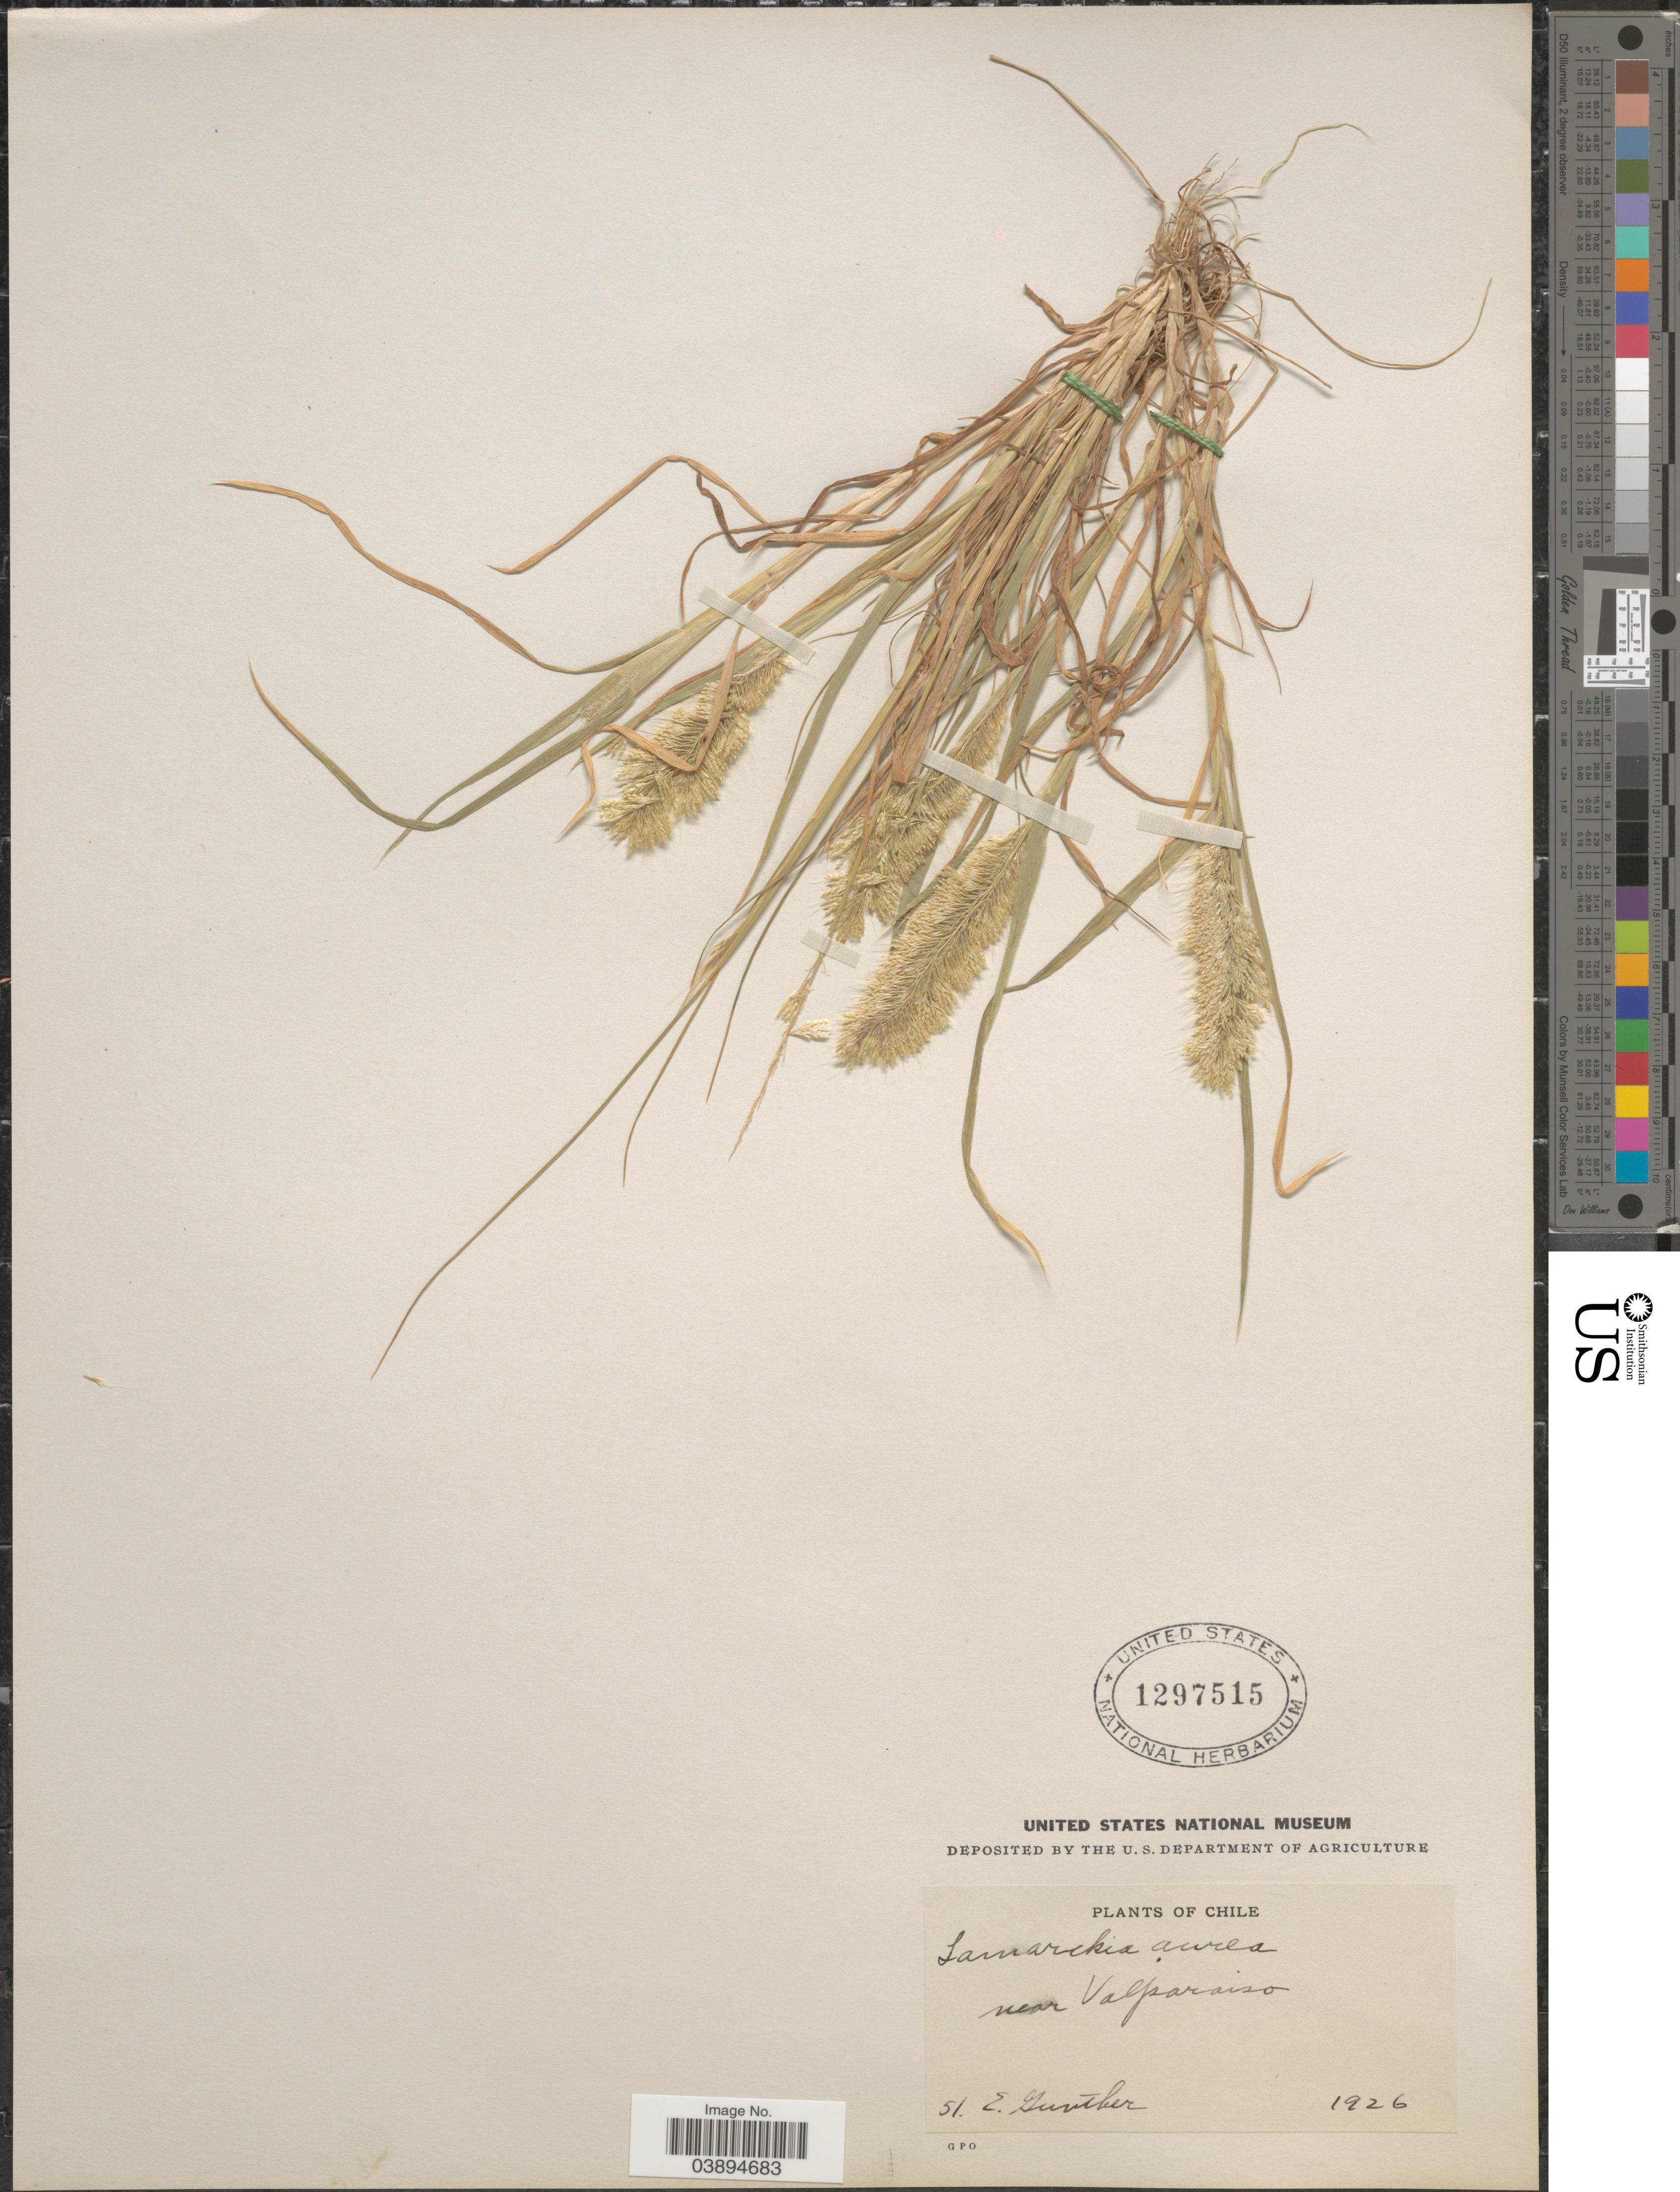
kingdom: Plantae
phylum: Tracheophyta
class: Liliopsida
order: Poales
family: Poaceae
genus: Lamarckia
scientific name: Lamarckia aurea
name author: (L.) Moench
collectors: E. Gunther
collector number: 51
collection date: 1926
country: Chile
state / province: Valparaíso (V)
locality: Near Valparaiso.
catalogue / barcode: US 1927515